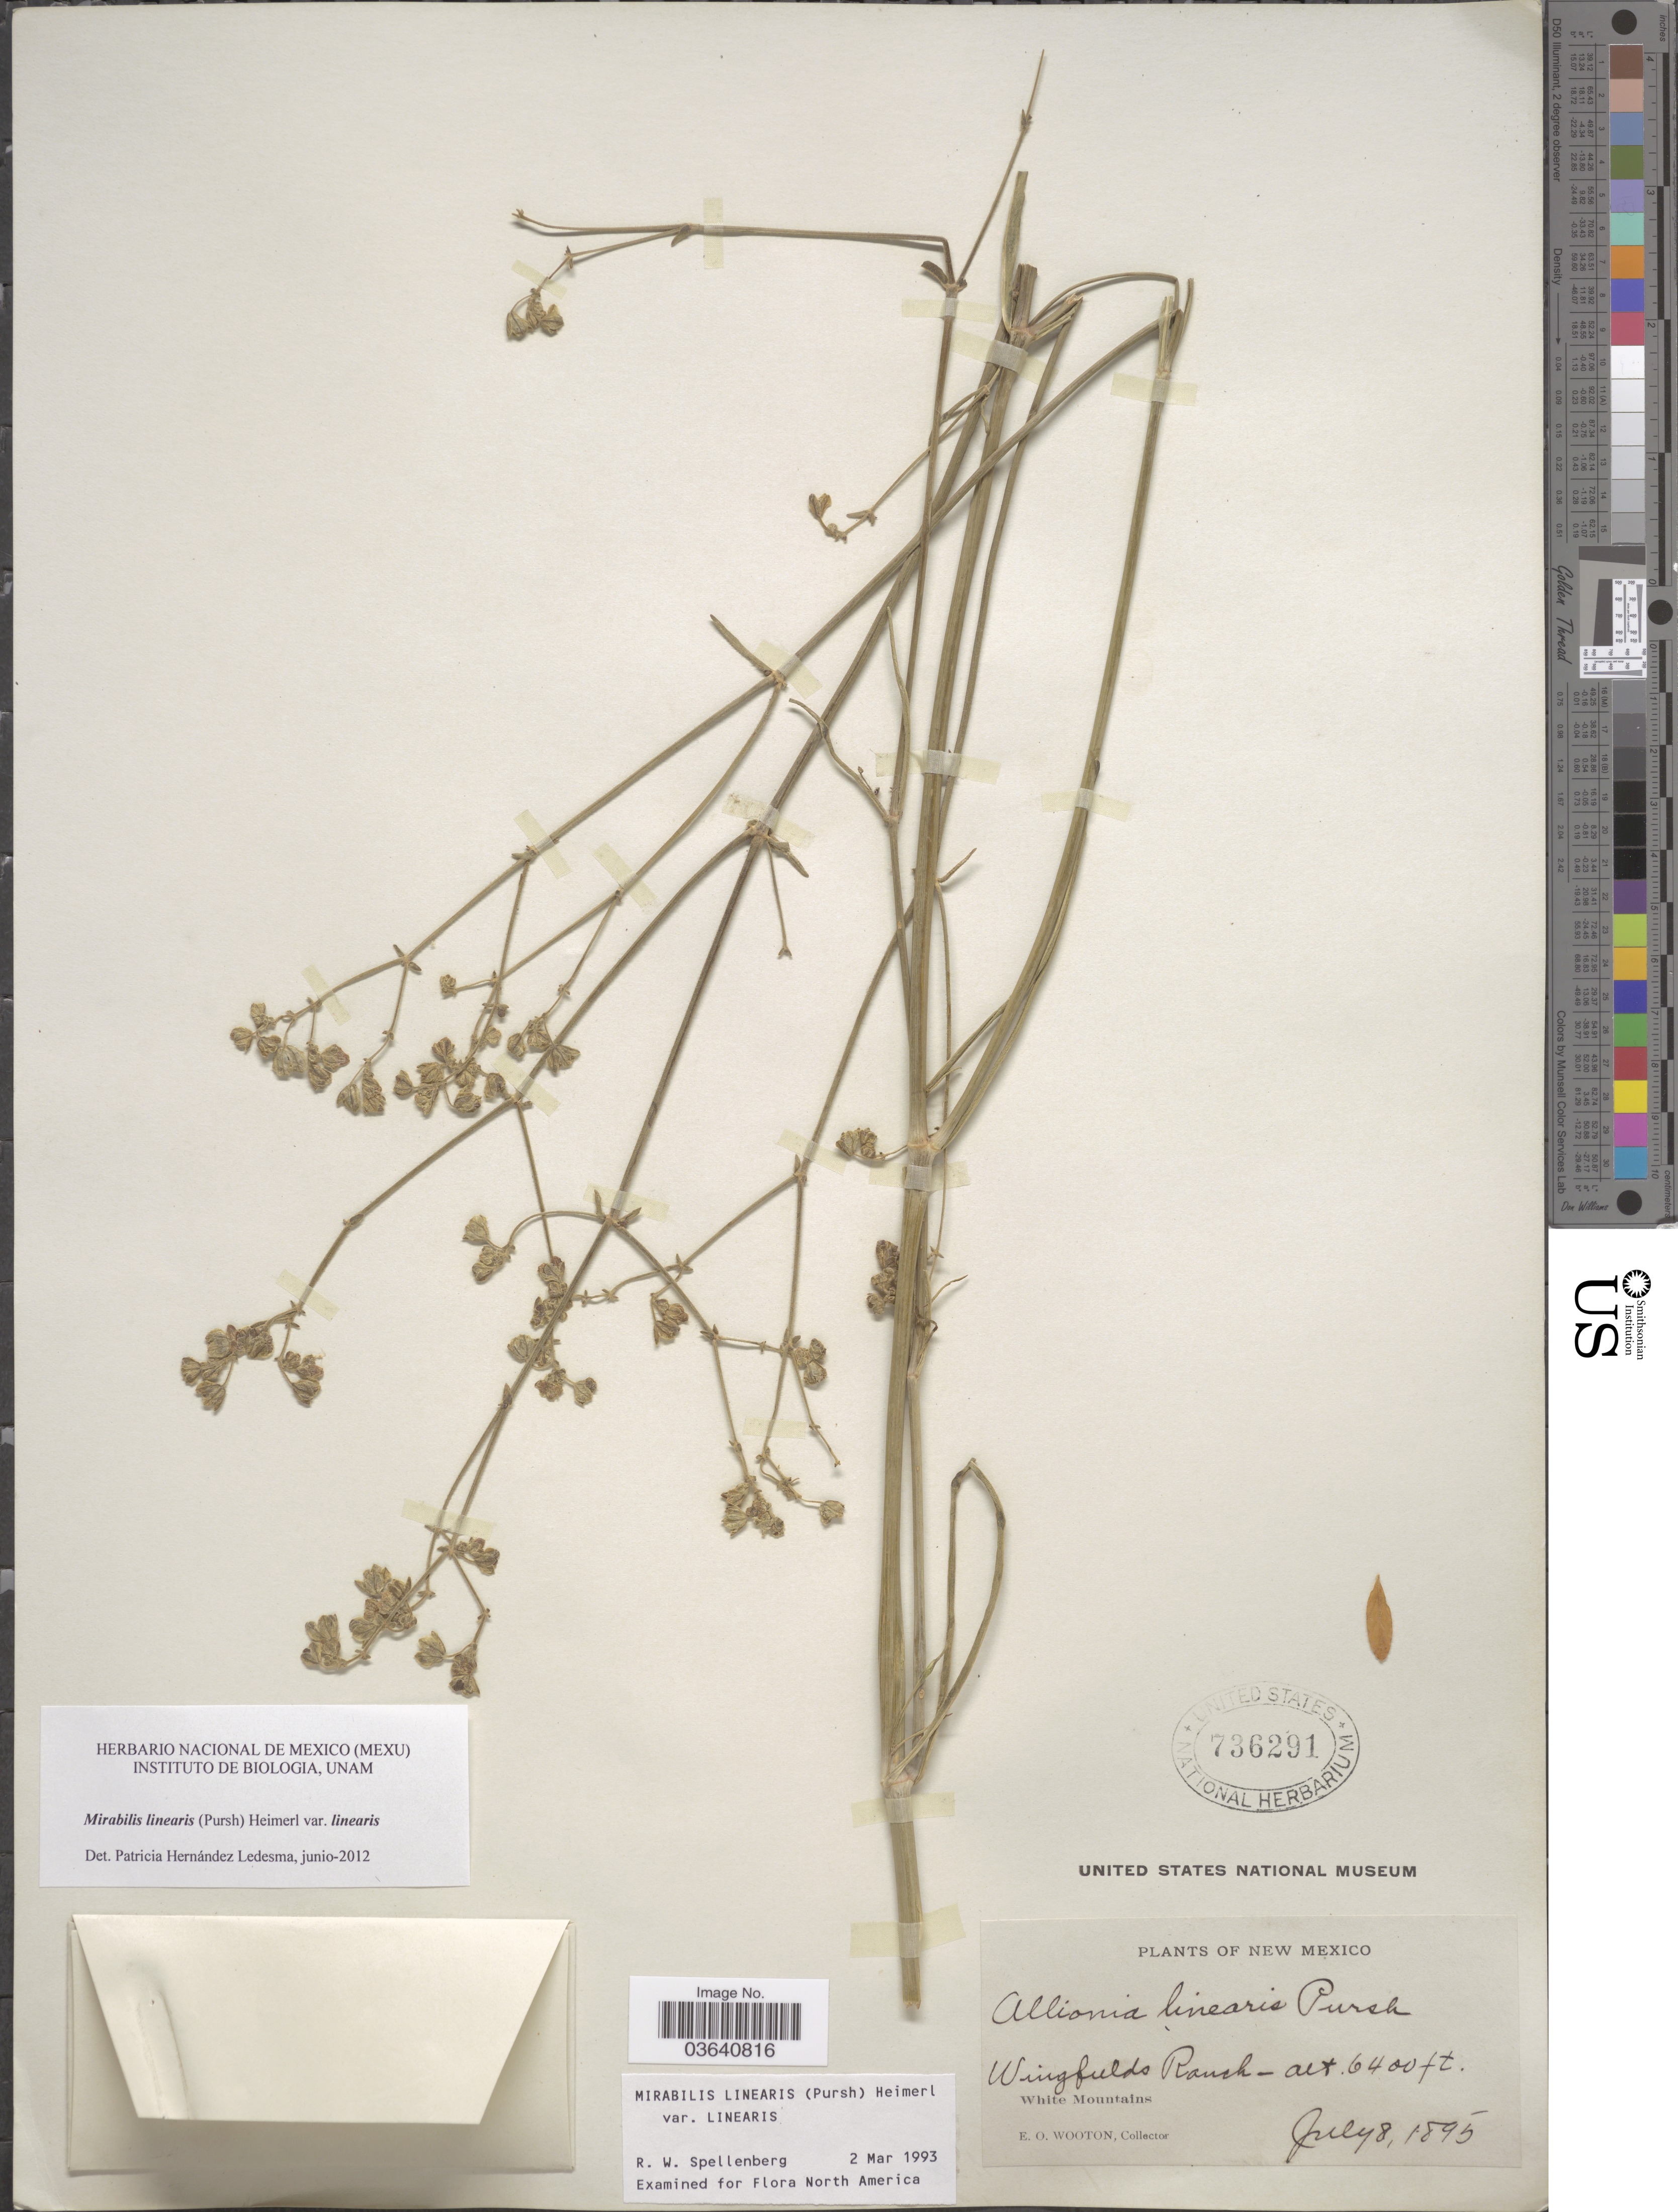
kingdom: Plantae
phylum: Tracheophyta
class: Magnoliopsida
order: Caryophyllales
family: Nyctaginaceae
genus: Mirabilis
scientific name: Mirabilis linearis var. linearis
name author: (Pursh) Heimerl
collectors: E. O. Wooton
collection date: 1895-07-08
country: United States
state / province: New Mexico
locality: Wingfields Ranch. White Mountains.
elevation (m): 1951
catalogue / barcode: US 736291